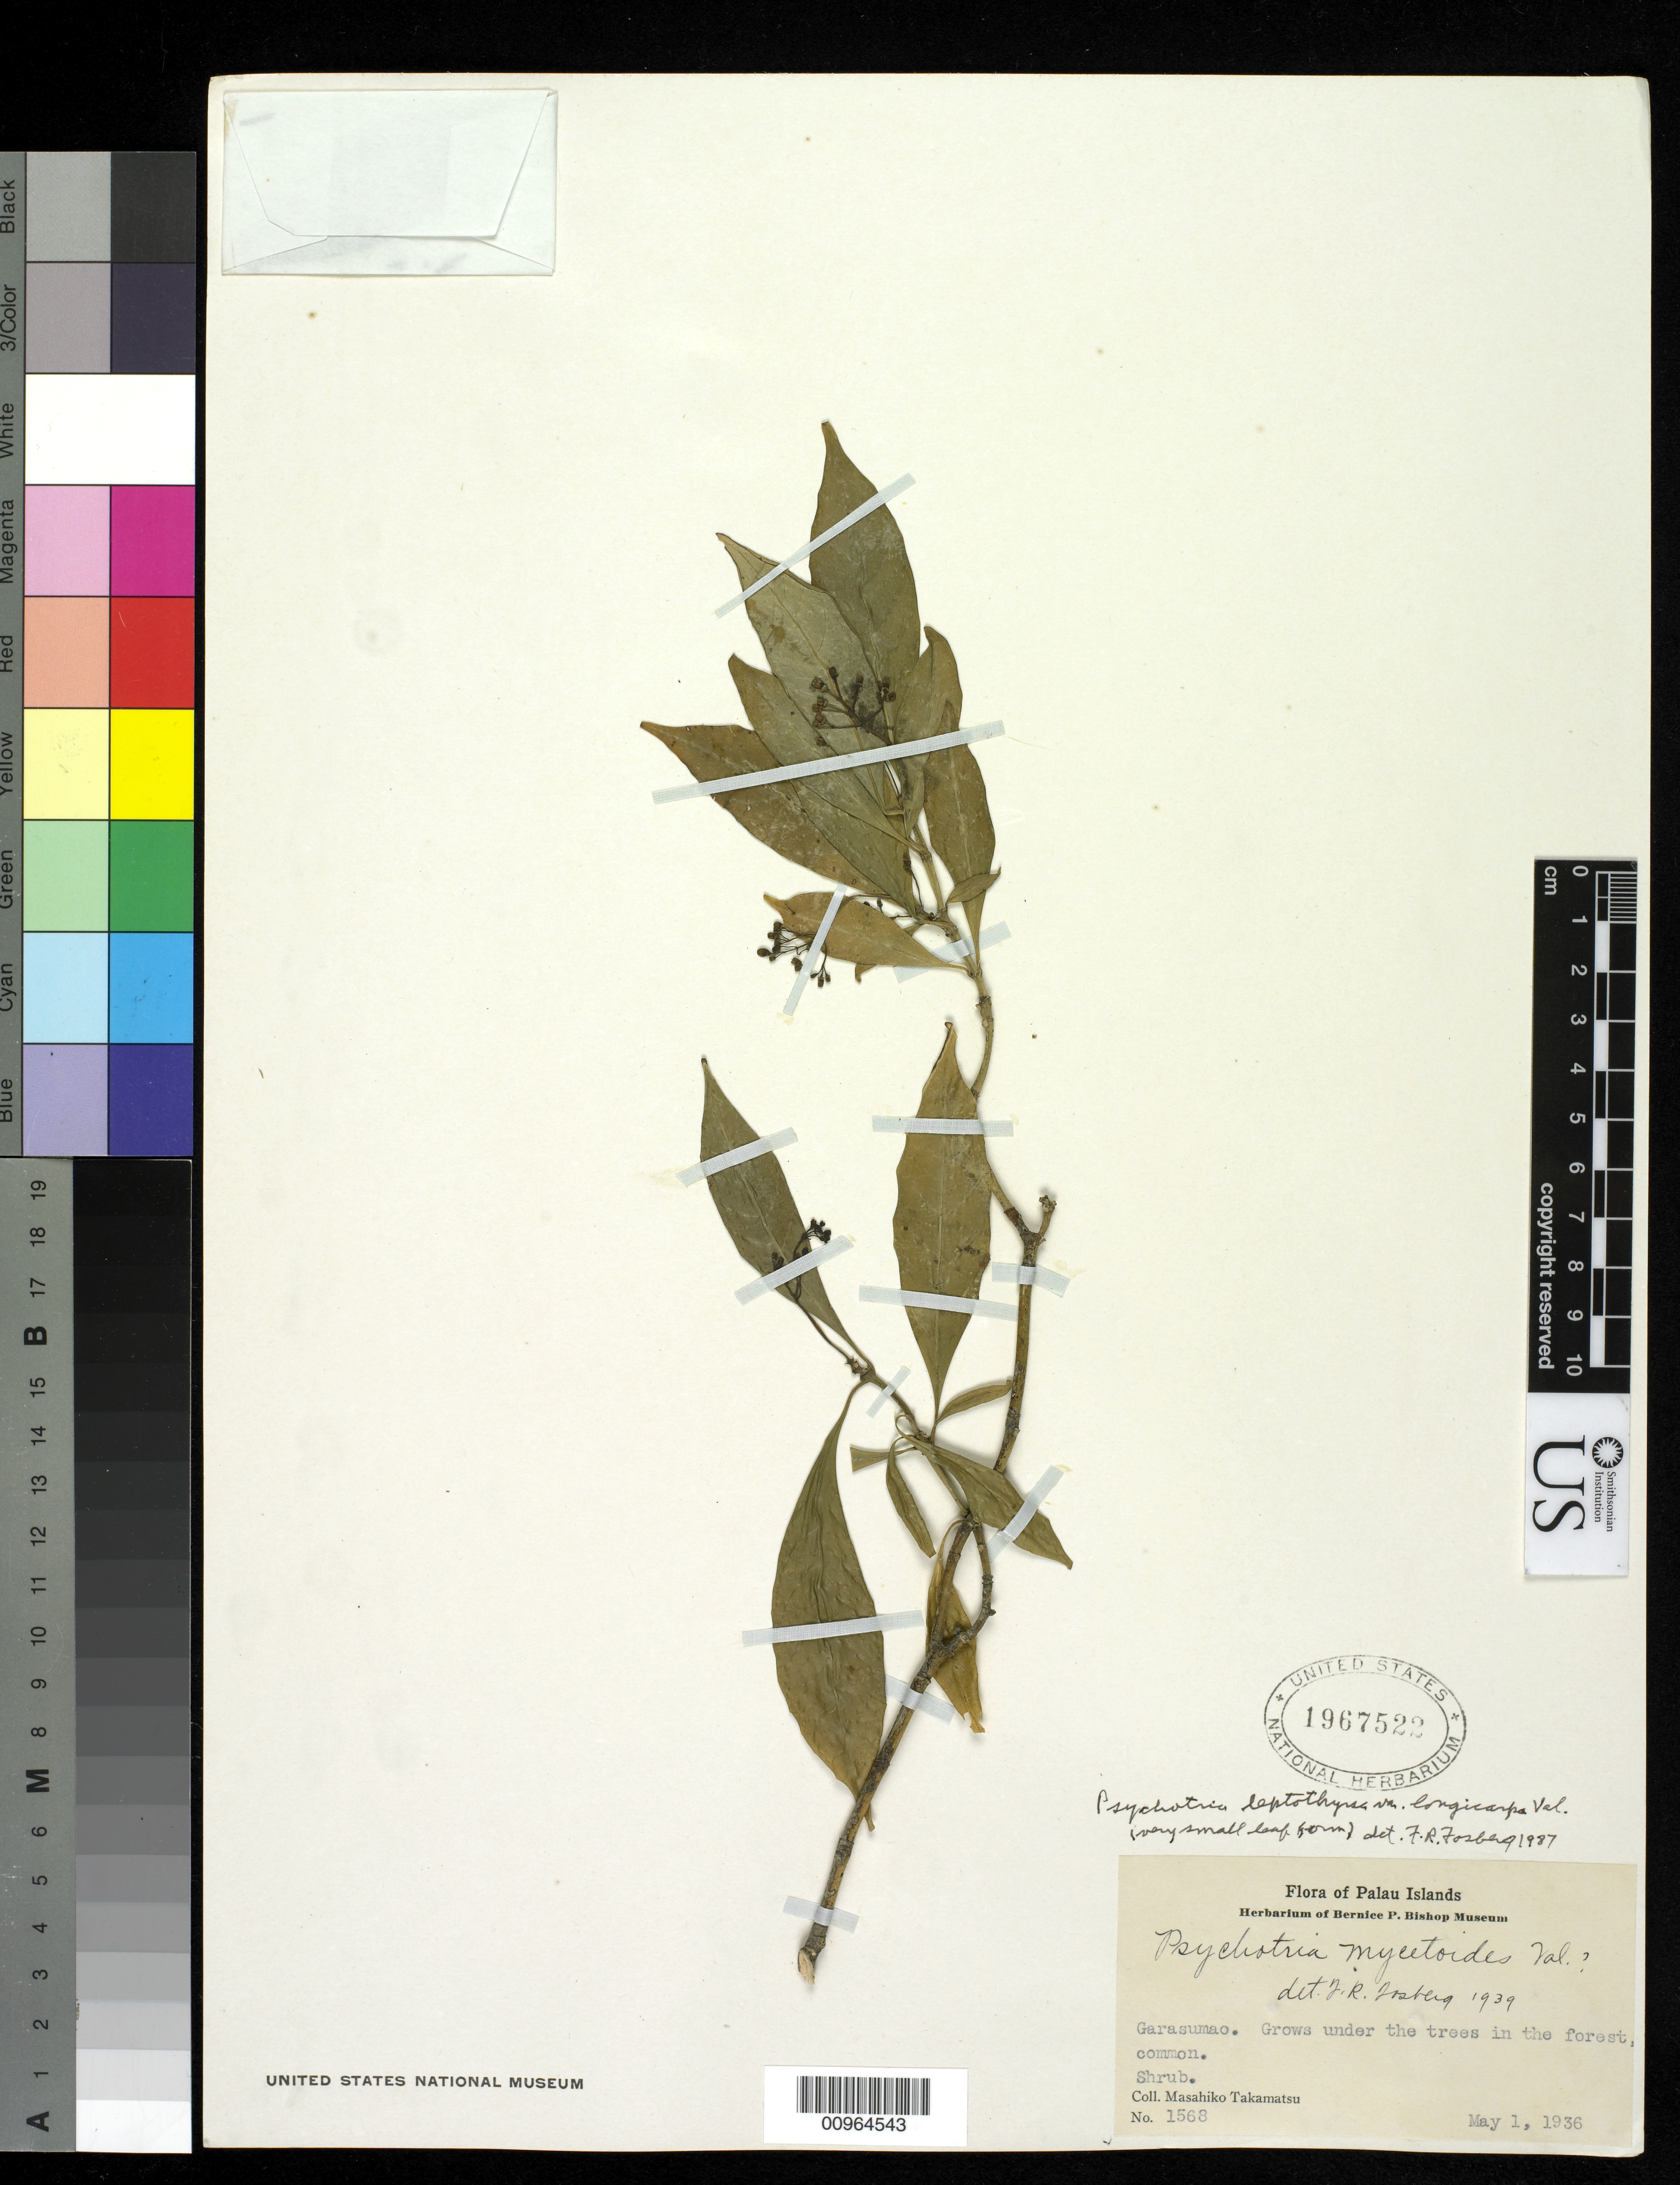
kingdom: Plantae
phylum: Tracheophyta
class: Magnoliopsida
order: Gentianales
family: Rubiaceae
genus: Psychotria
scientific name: Psychotria leptothyrsa var. longicarpa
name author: Valeton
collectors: M. Takamatsu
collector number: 1568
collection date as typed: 01 May 1936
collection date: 1936-05-01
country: Palau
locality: Garasumao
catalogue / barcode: US 1967522